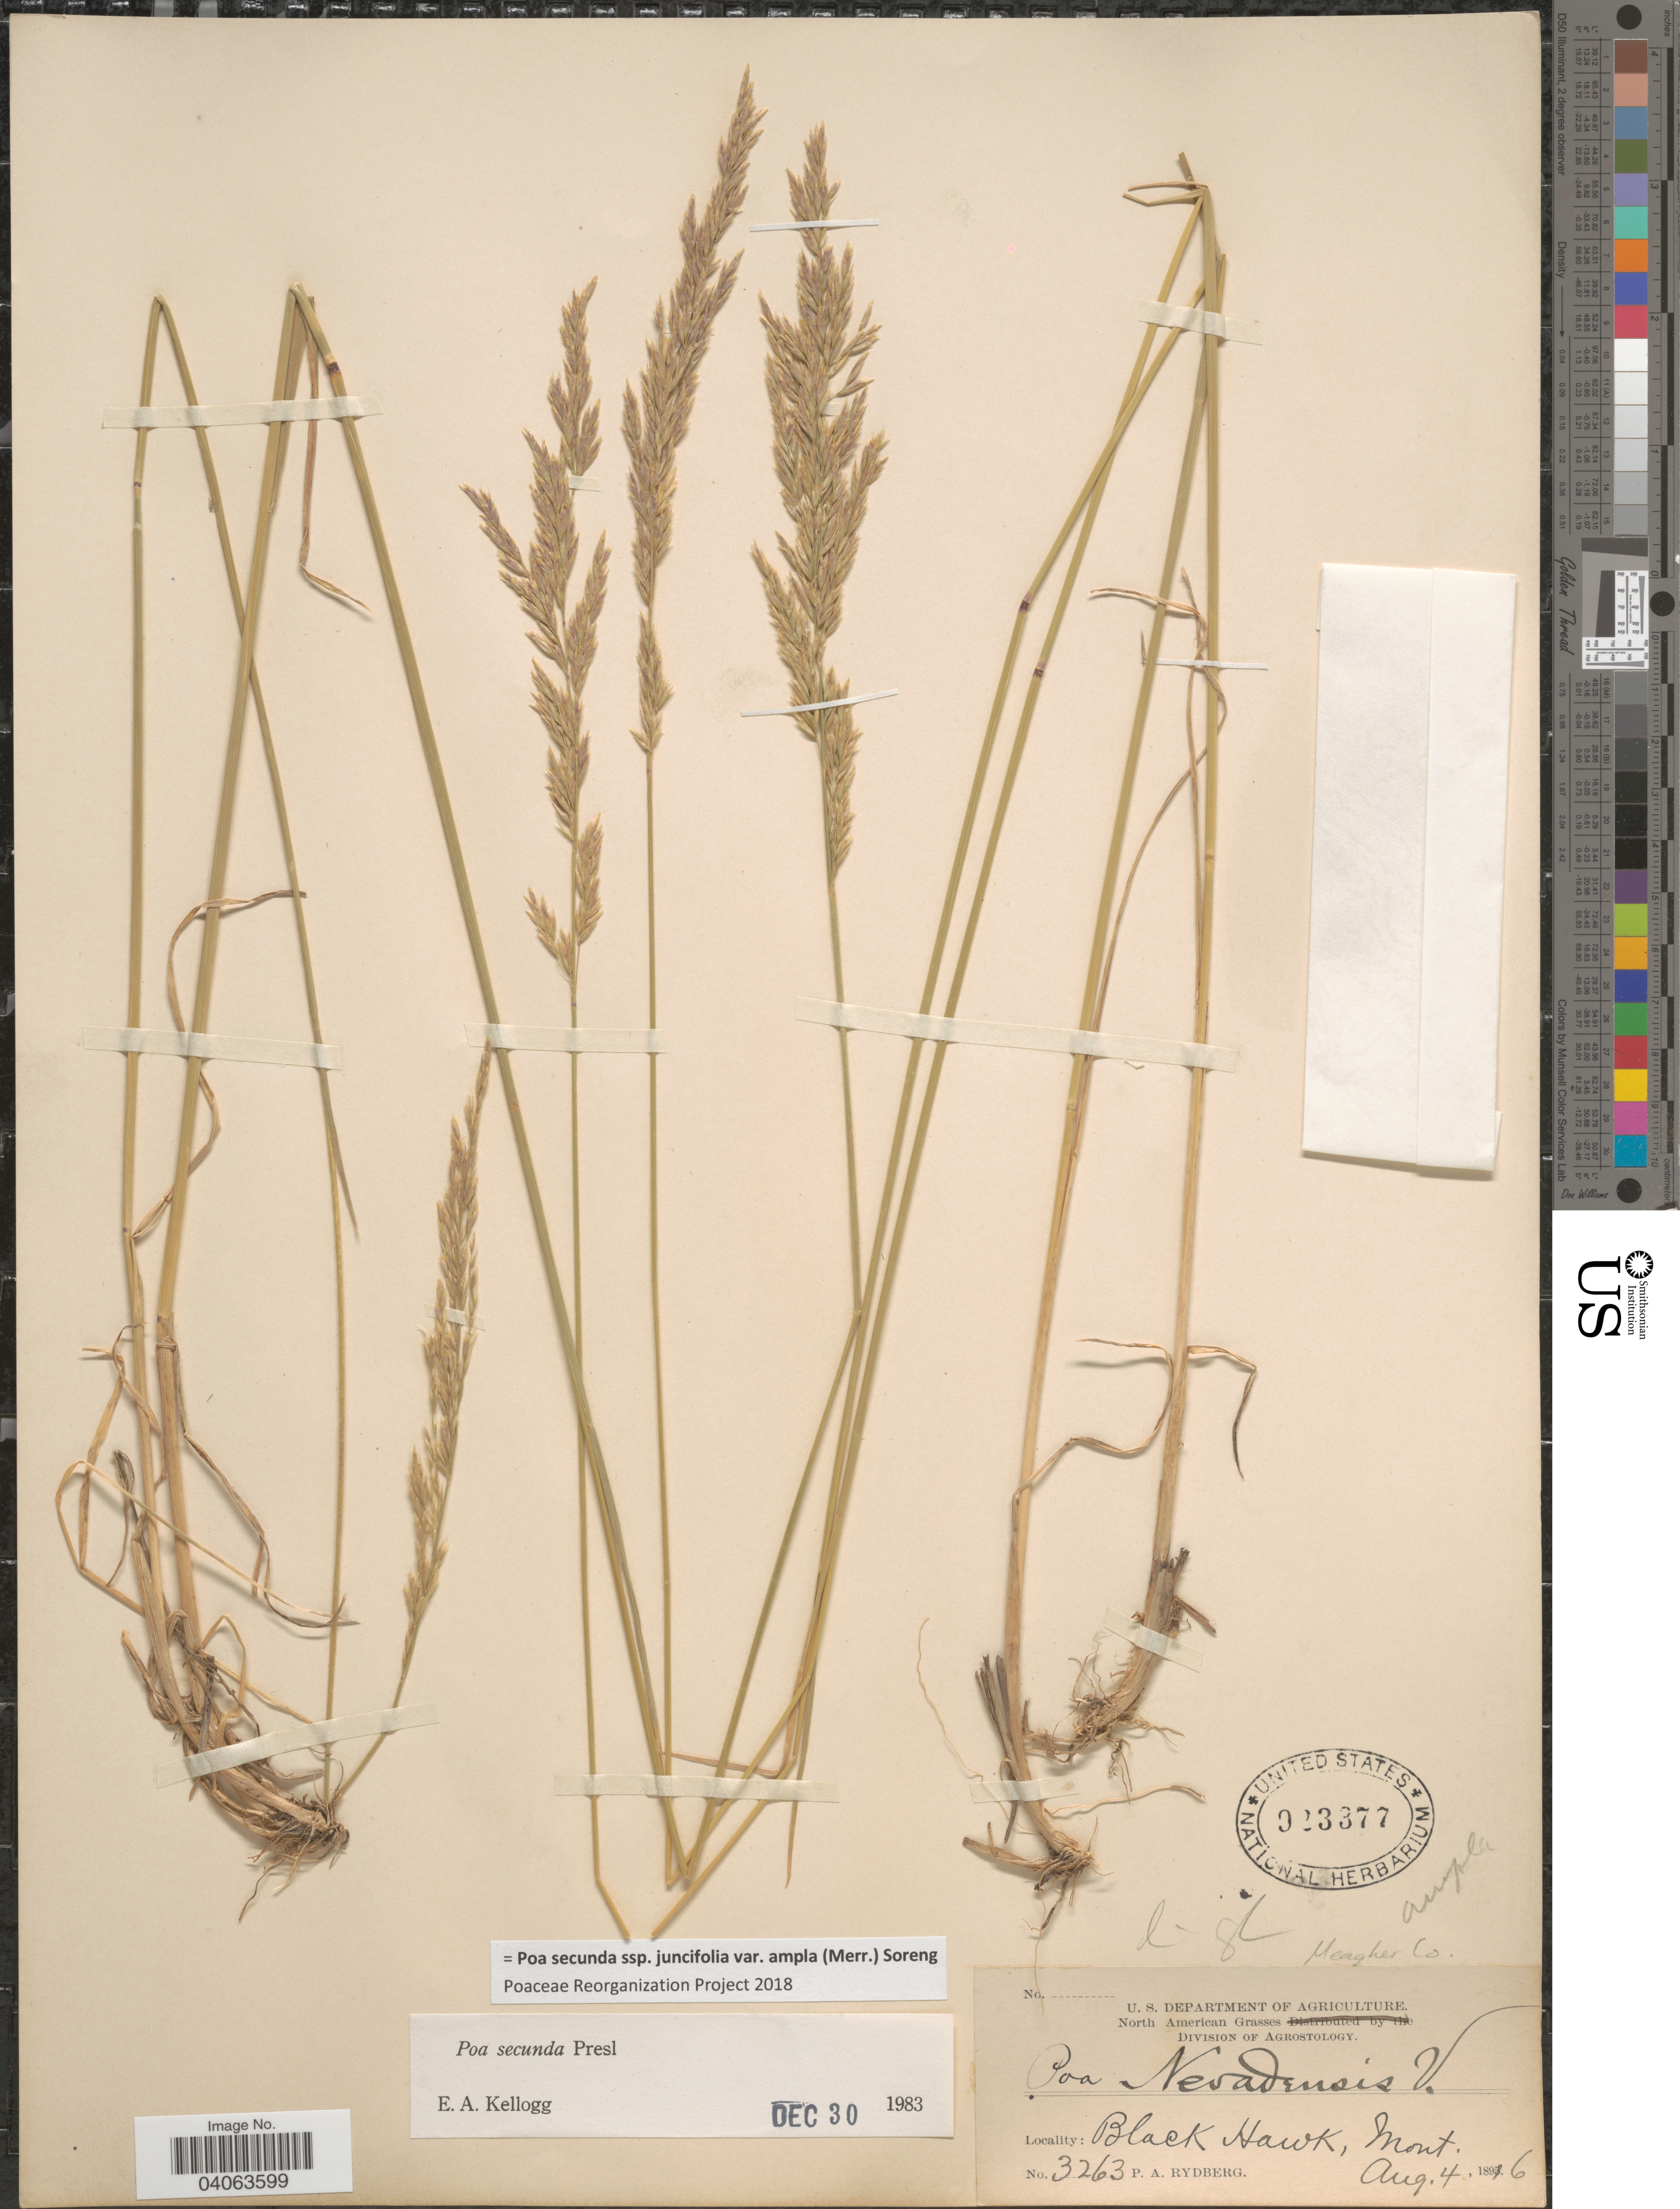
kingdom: Plantae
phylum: Tracheophyta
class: Liliopsida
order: Poales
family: Poaceae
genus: Poa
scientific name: Poa secunda subsp. juncifolia var. ampla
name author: (Merr.) Soreng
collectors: P. A. Rydberg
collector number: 3263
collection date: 1816-08-04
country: United States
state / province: Montana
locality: Black Hawk.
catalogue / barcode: US 923377